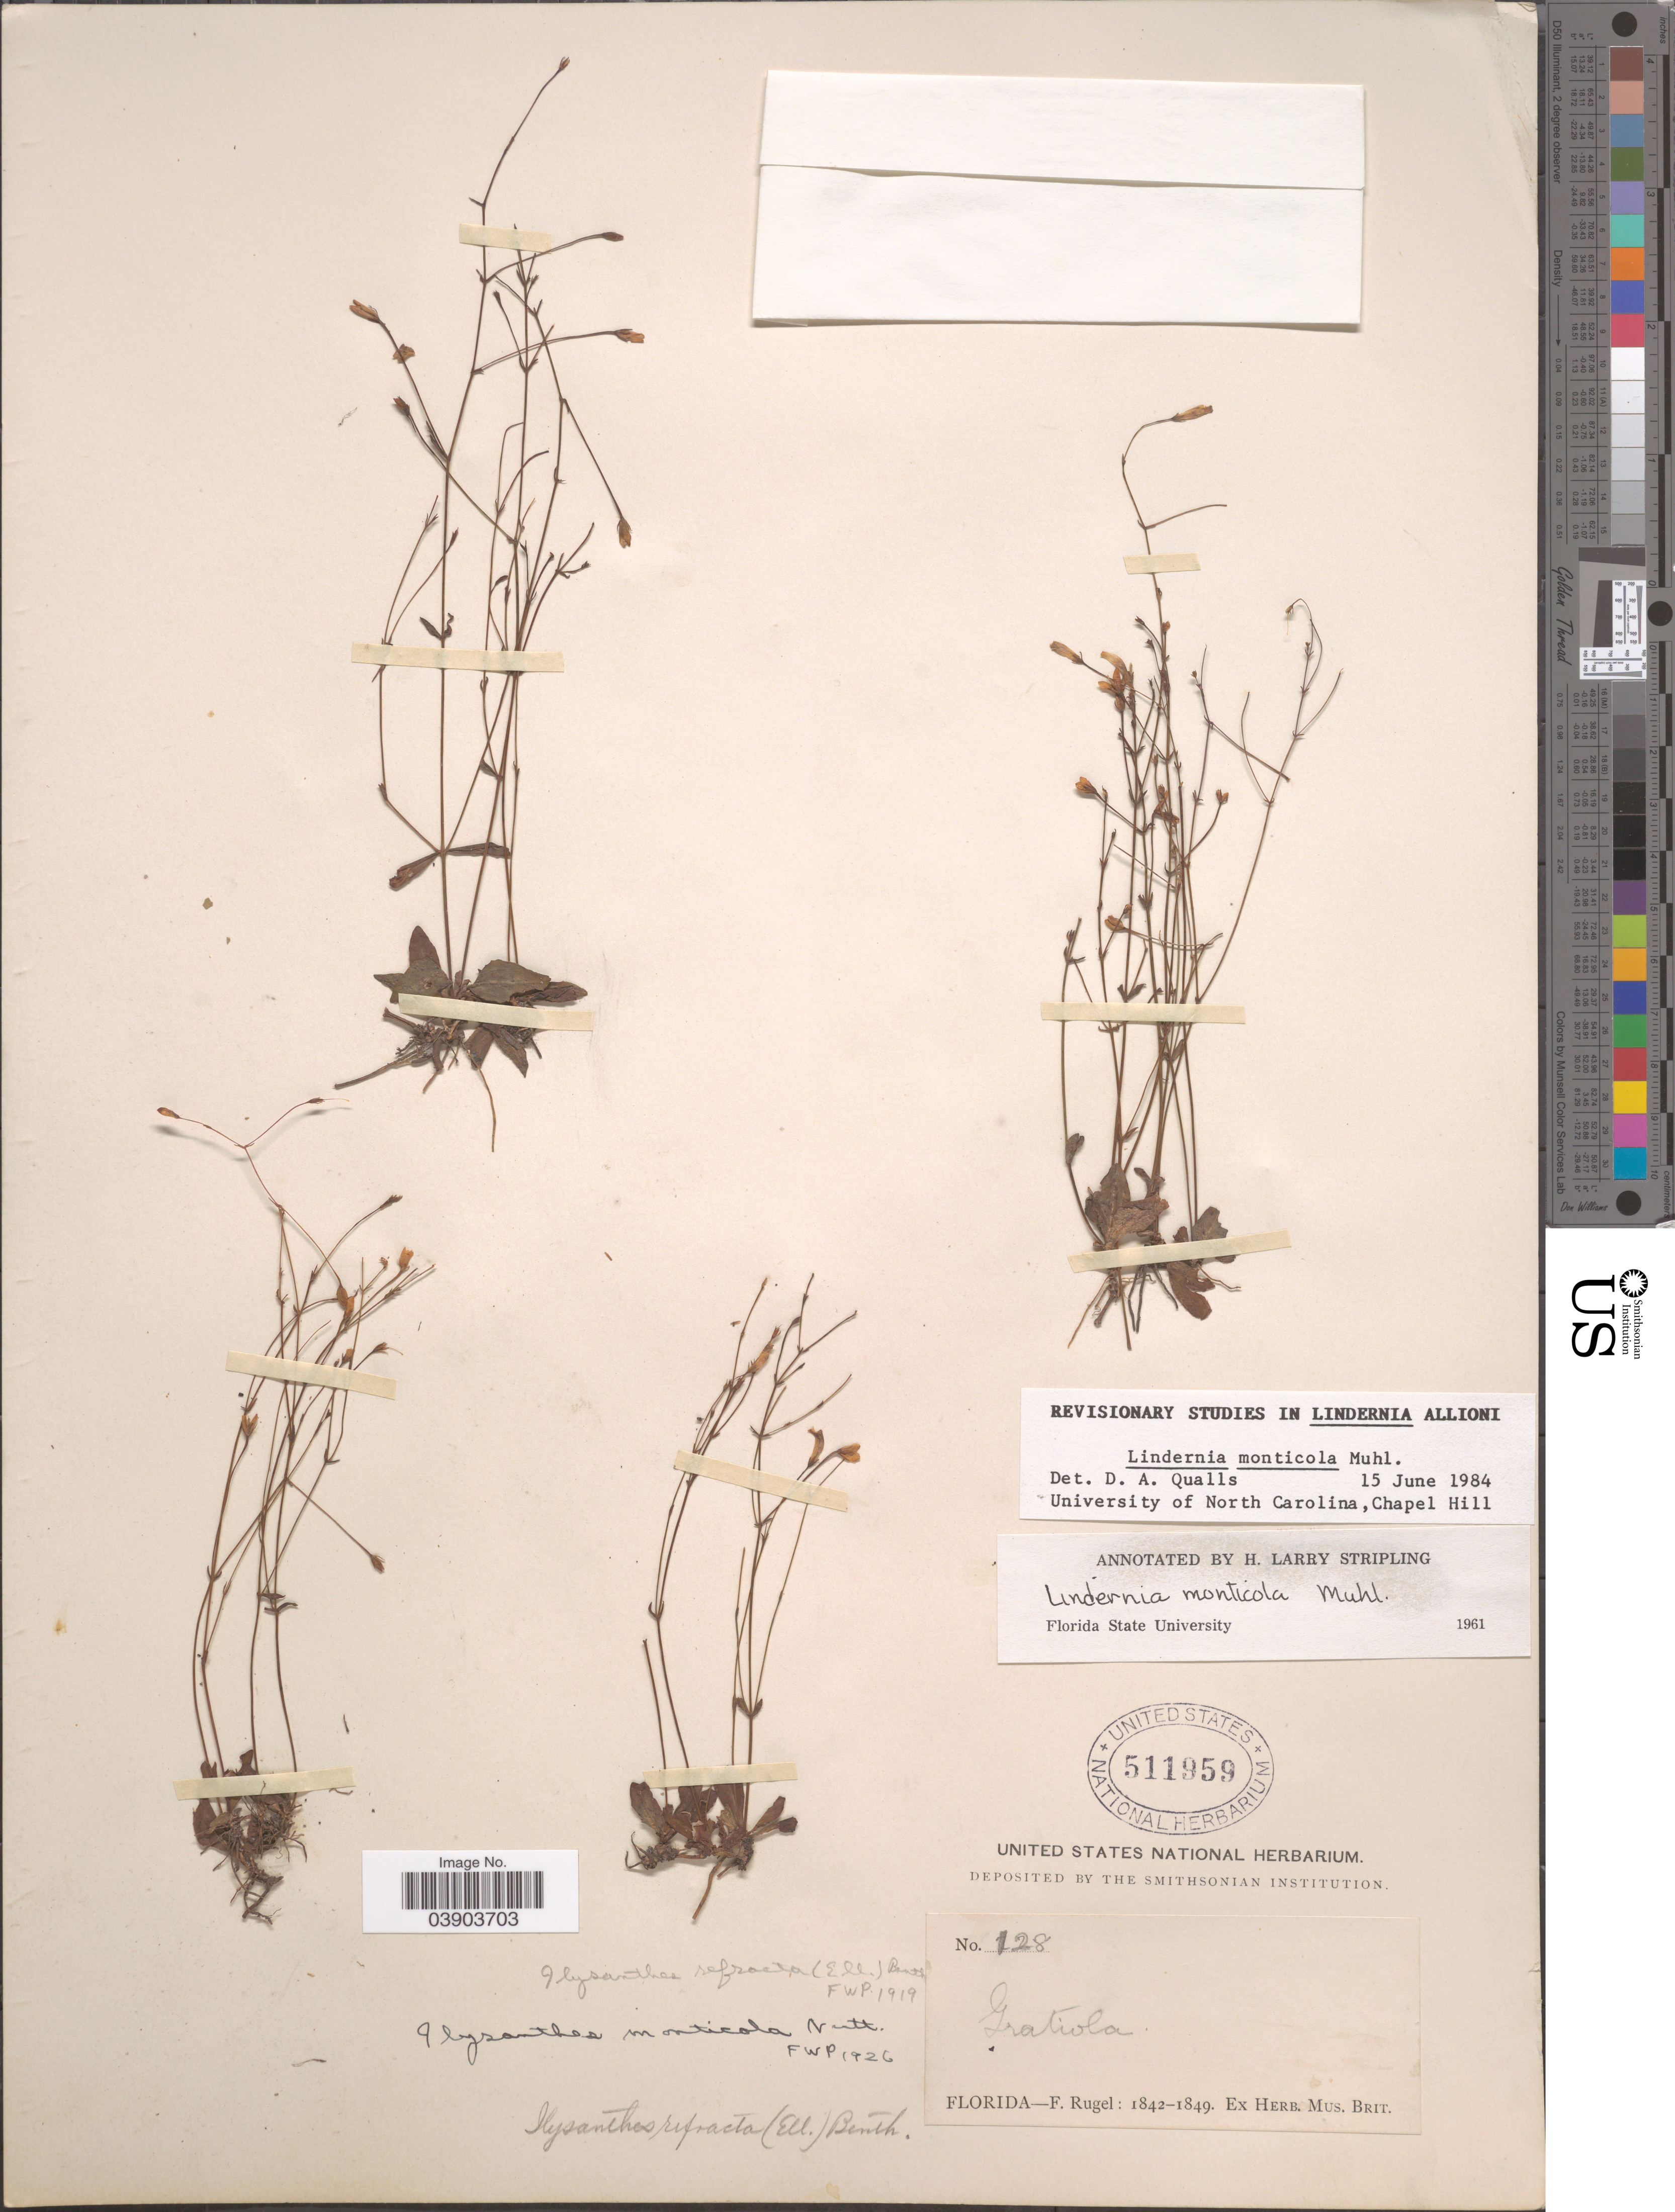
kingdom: Plantae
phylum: Tracheophyta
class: Magnoliopsida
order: Lamiales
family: Linderniaceae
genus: Lindernia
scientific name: Lindernia monticola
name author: Nutt.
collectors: F. Rugel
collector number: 128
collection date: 1842/1849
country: United States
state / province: Florida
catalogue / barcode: US 511959